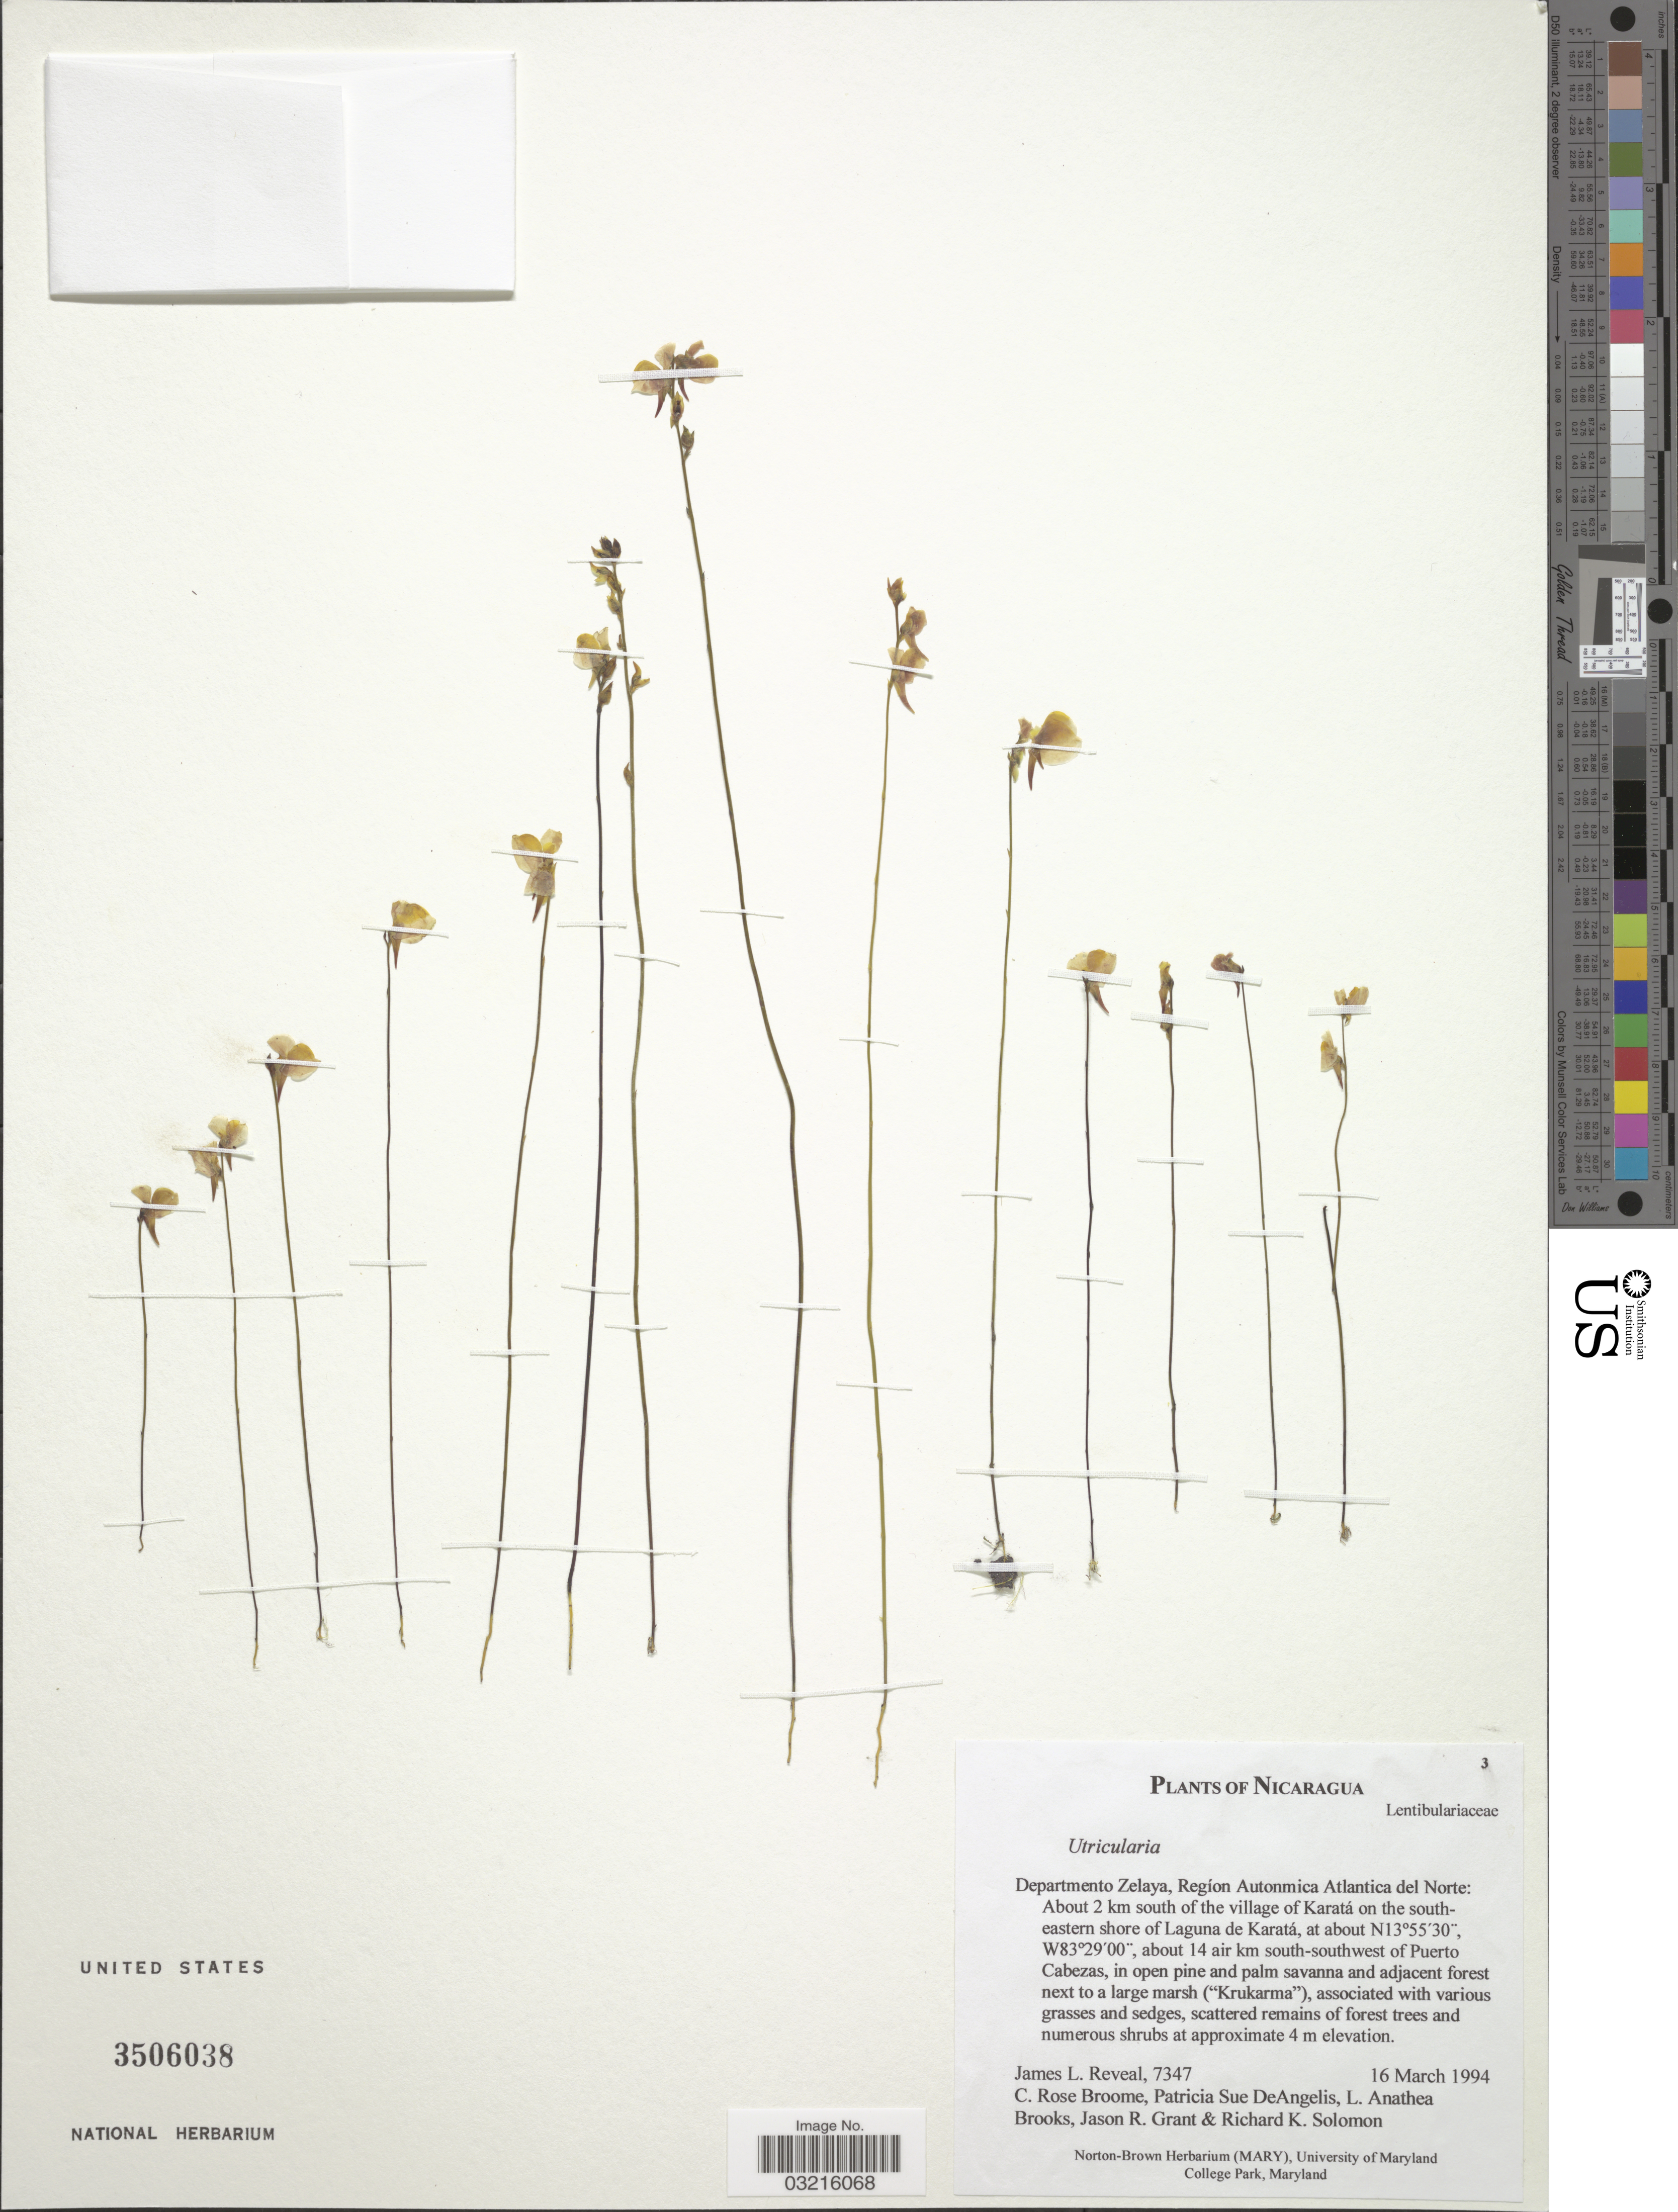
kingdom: Plantae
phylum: Tracheophyta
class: Magnoliopsida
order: Lamiales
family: Lentibulariaceae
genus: Utricularia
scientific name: Utricularia sp.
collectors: J. L. Reveal, C. Broome, P. DeAngelis, L. Brooks & et al.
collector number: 7347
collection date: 1994-03-16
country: Nicaragua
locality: Departamento Zelaya, Regíon Autonmica Atlantica del Norte: About 2 km southwest of the village of Karatá on the southeastern shore of Laguna de Karatá, about 14 air km south-southwest of Puerto Cabezas.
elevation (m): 4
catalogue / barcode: US 3506038